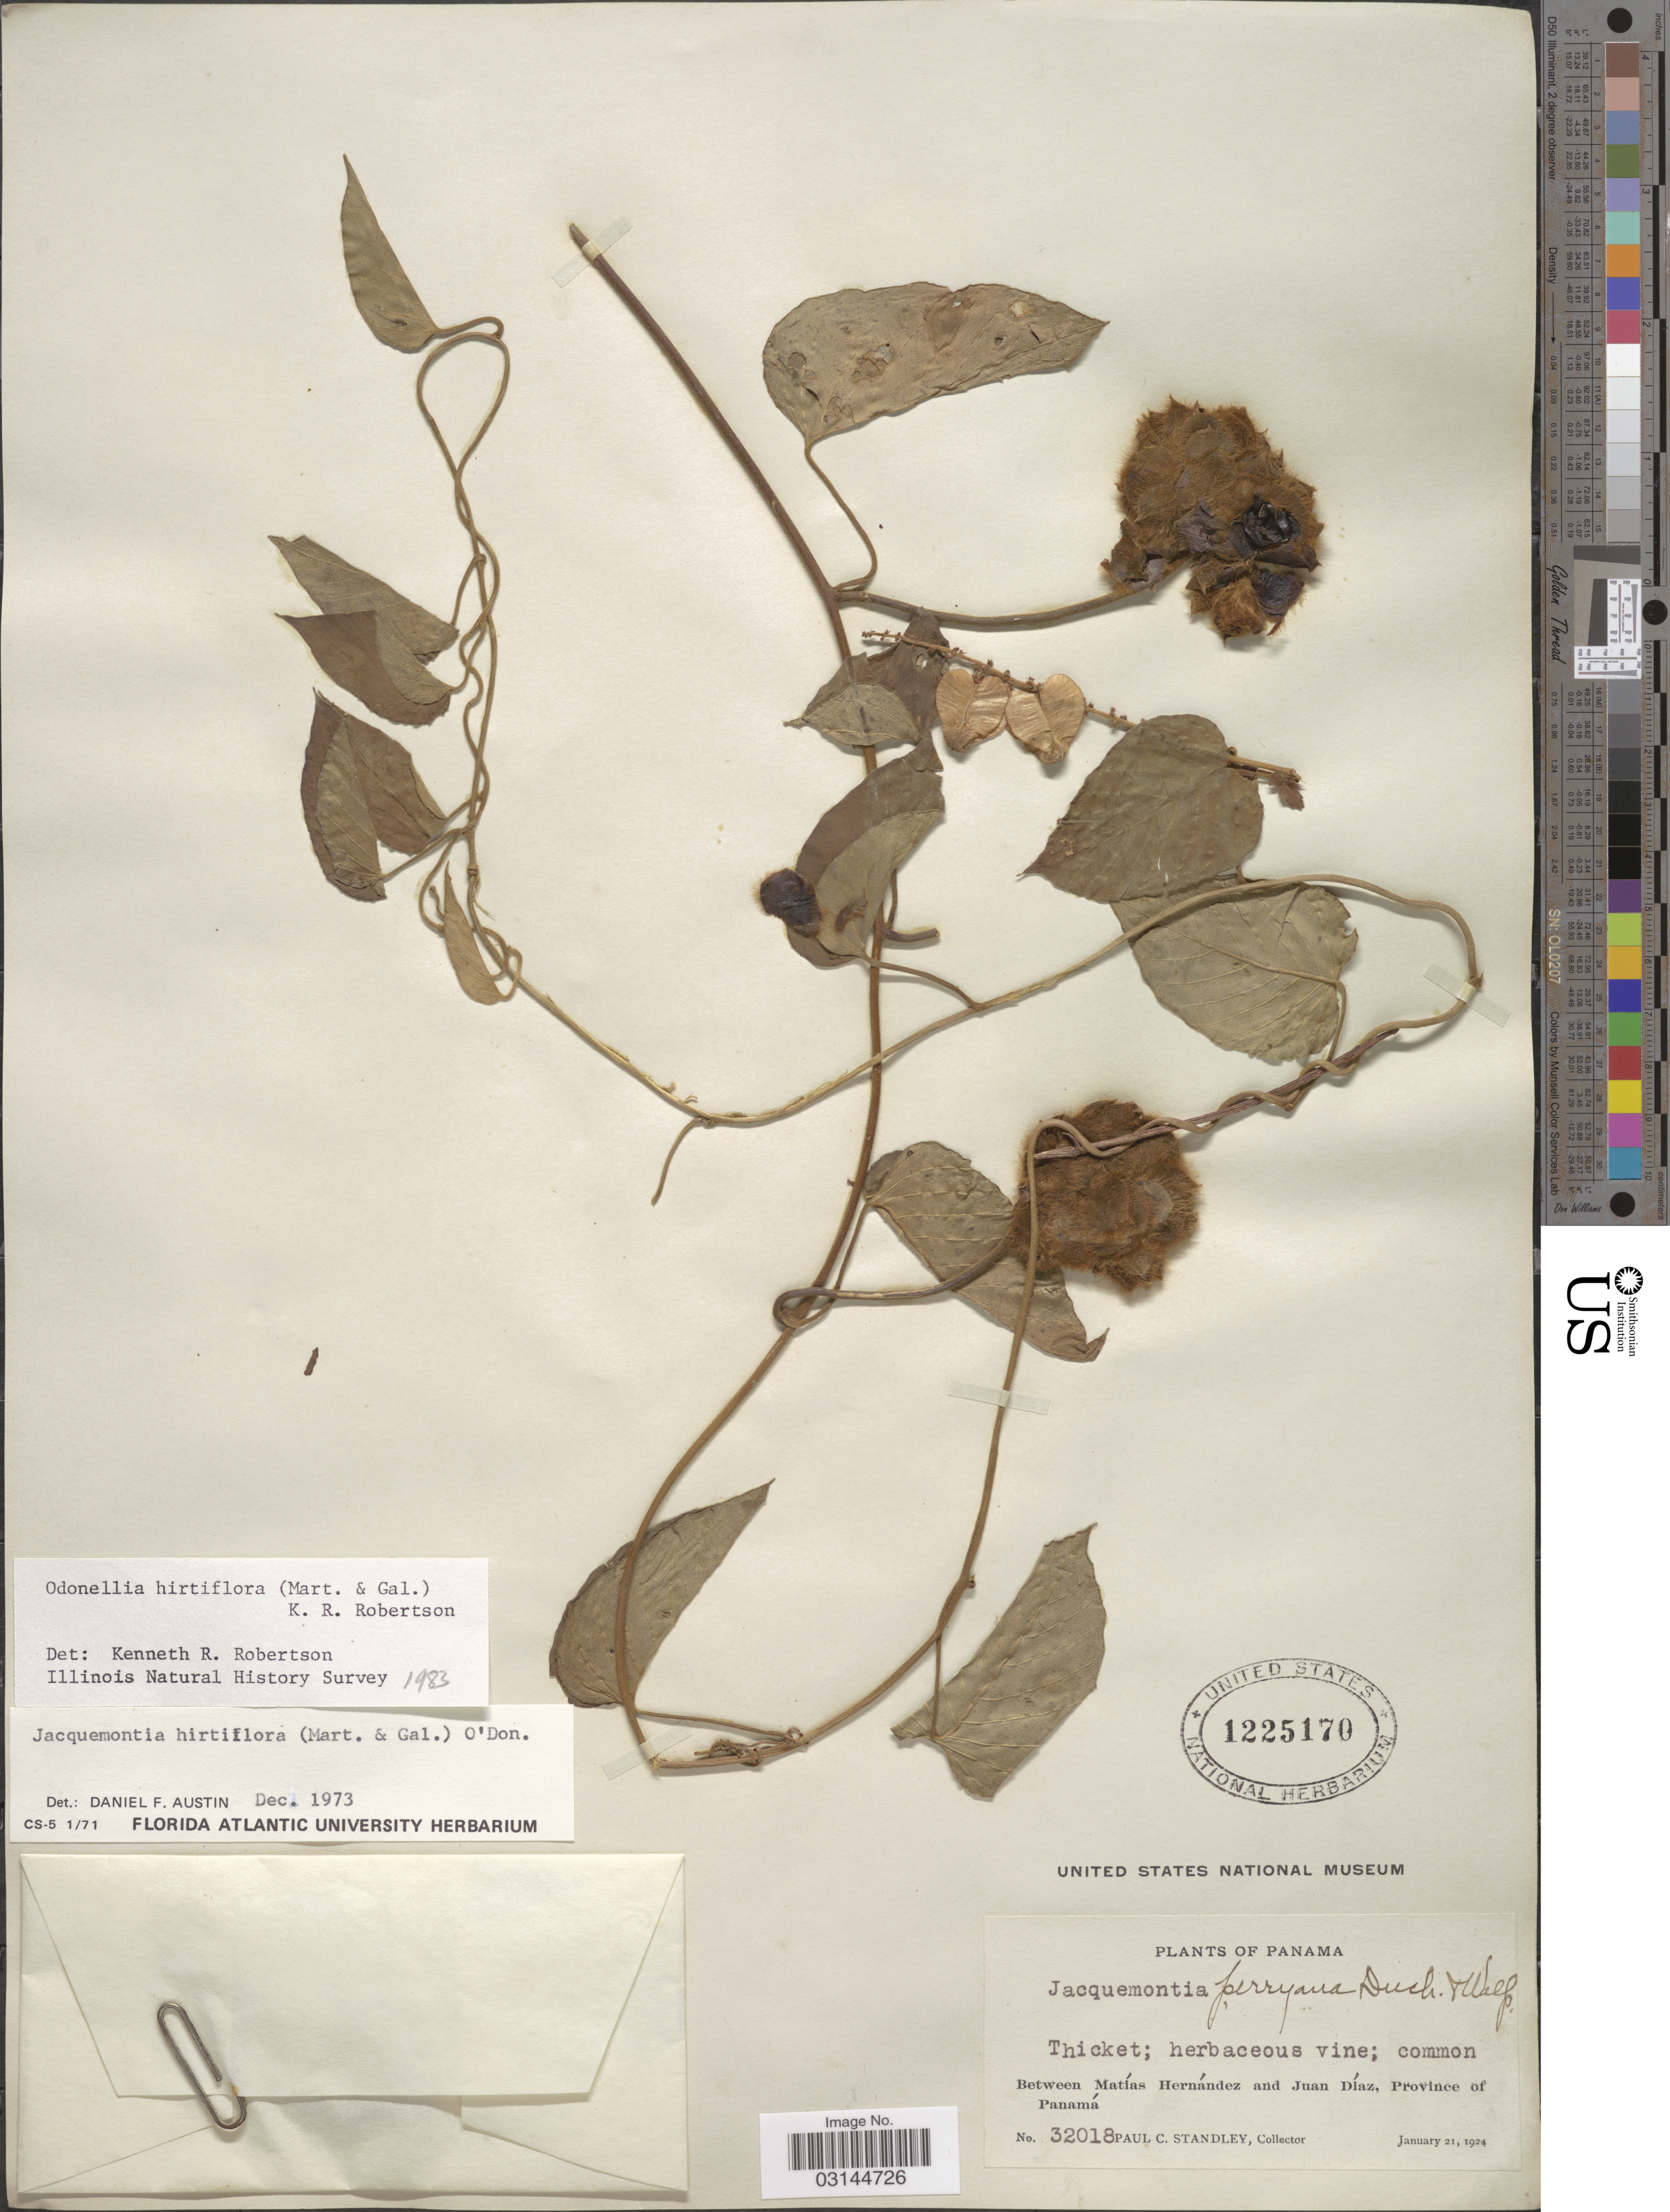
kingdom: Plantae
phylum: Tracheophyta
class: Magnoliopsida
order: Solanales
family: Convolvulaceae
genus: Odonellia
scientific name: Odonellia hirtiflora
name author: (M. Martens & Galeotti) K.R. Robertson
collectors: P. C. Standley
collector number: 32018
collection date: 1924-01-21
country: Panama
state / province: Panamá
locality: Between Matías Hernández and Juan Díaz.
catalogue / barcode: US 1225170